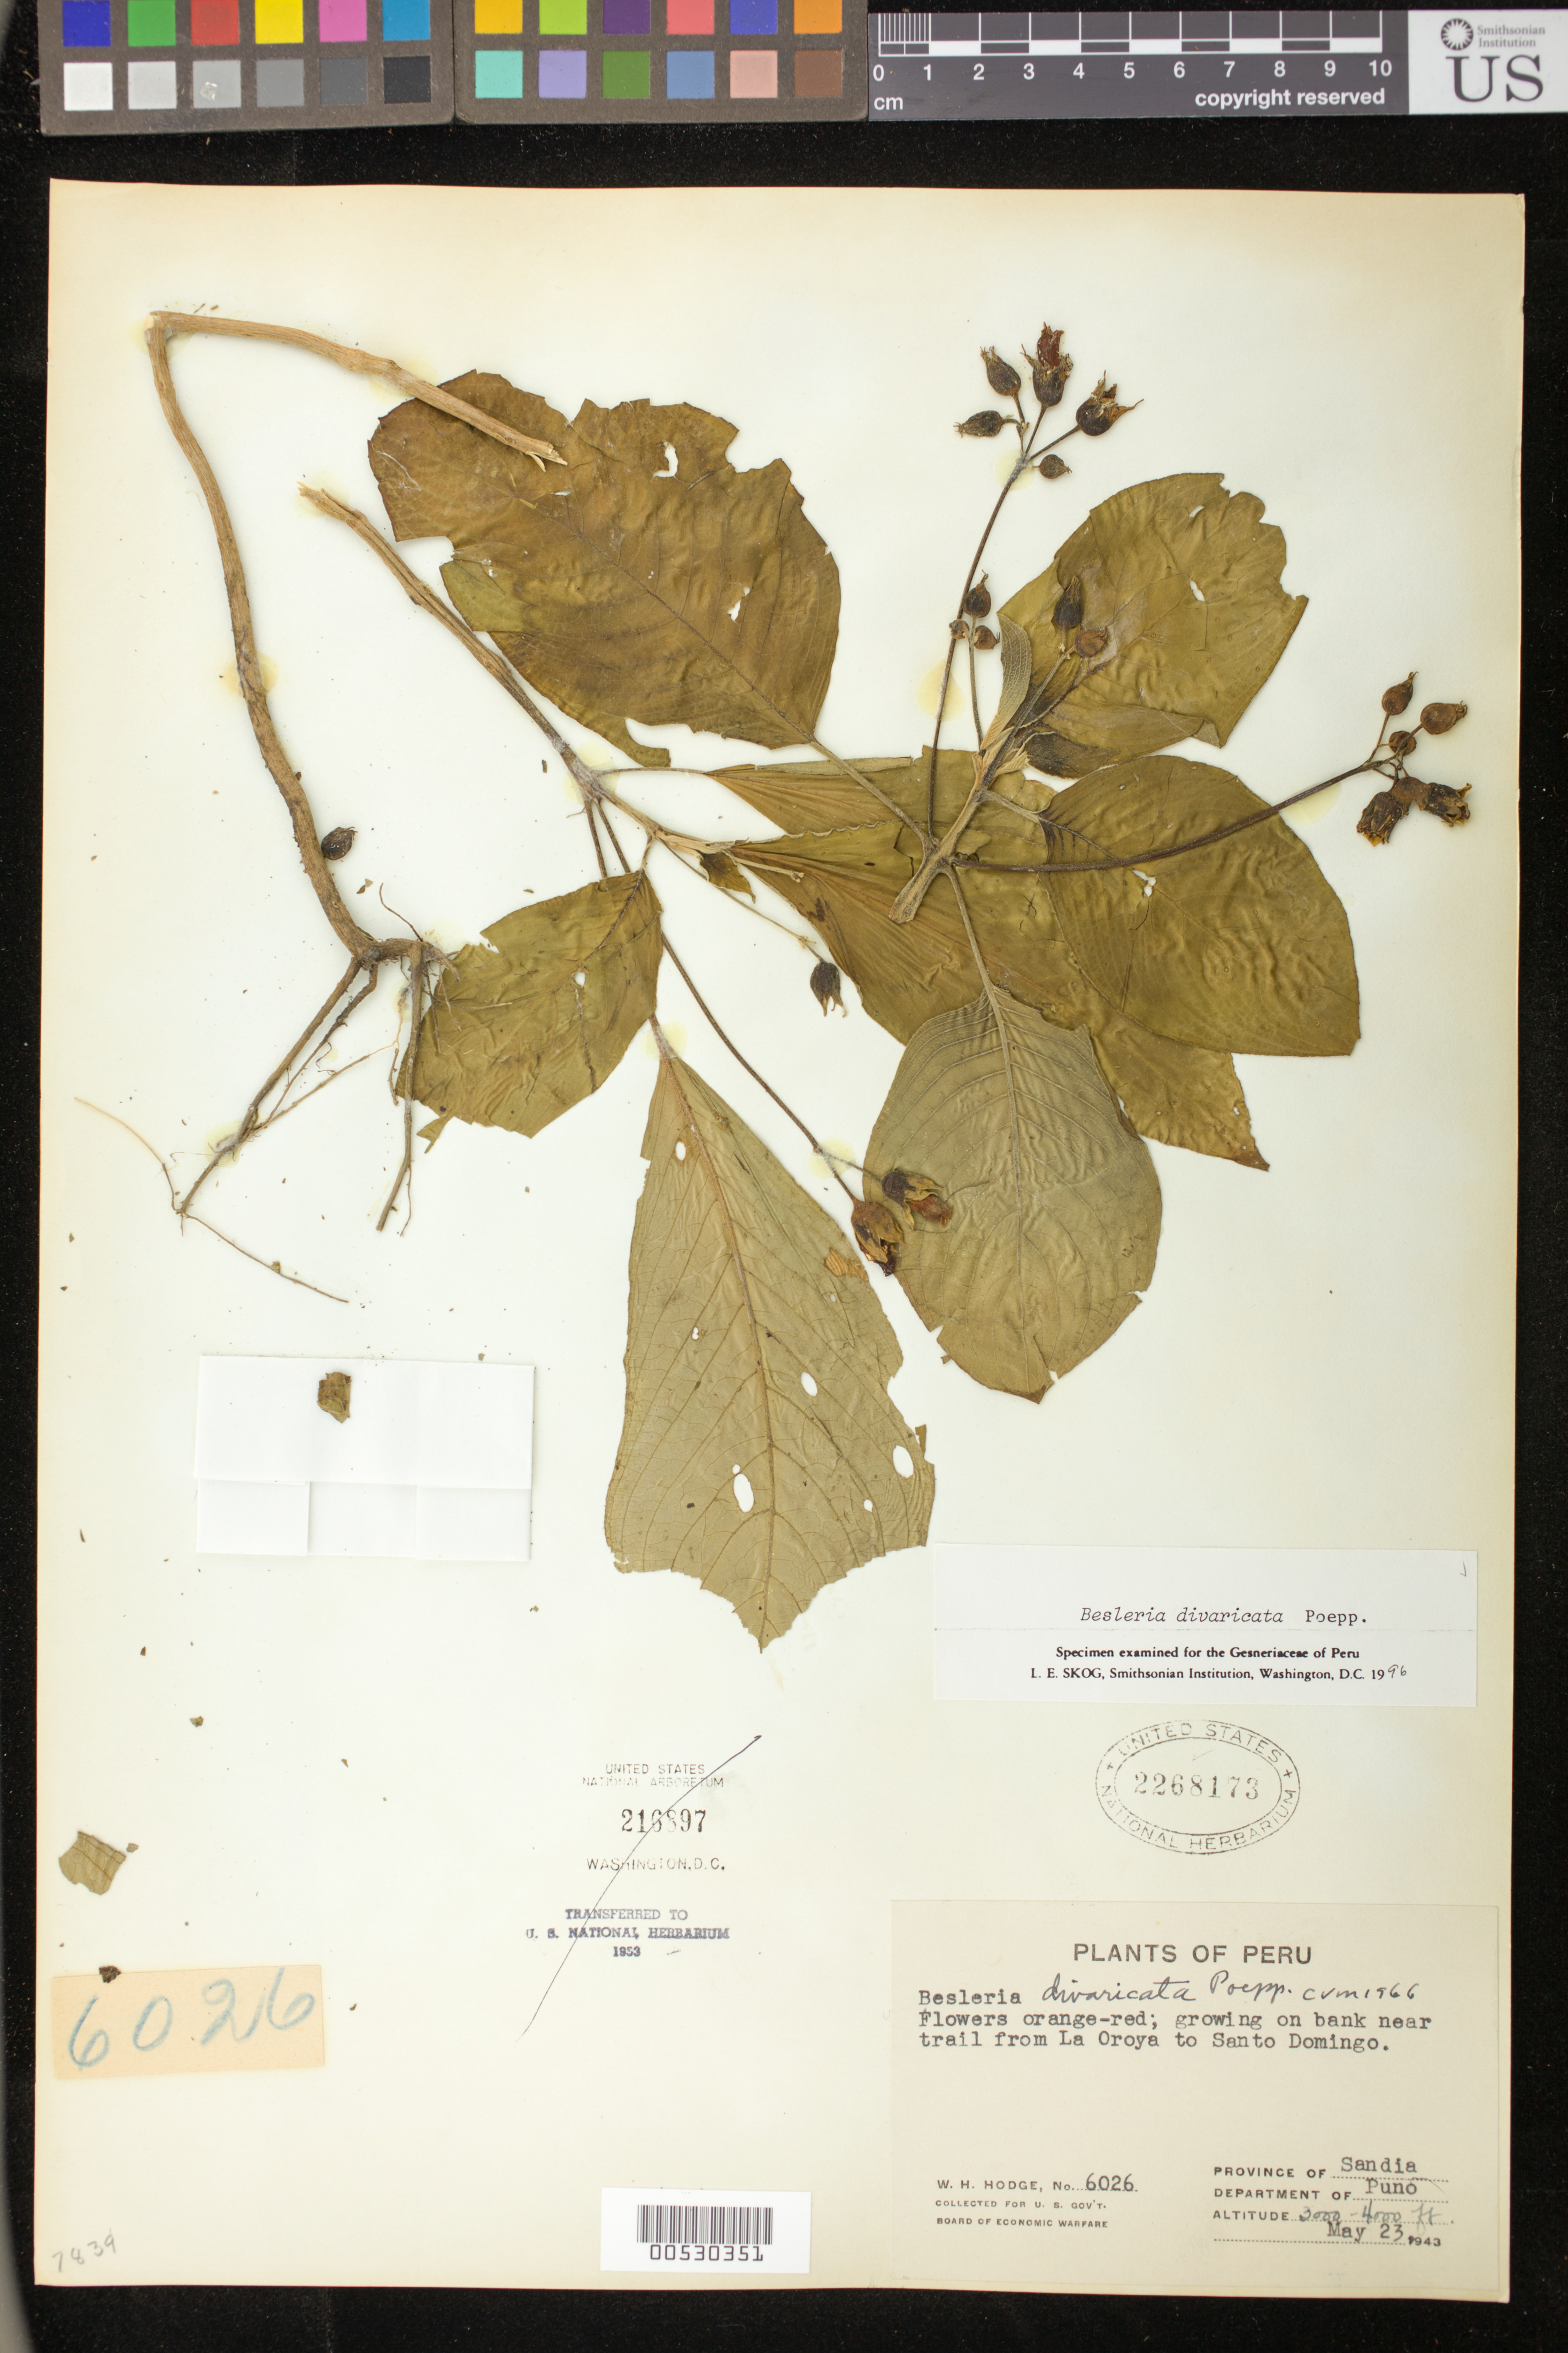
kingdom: Plantae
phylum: Tracheophyta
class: Magnoliopsida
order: Lamiales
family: Gesneriaceae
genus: Besleria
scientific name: Besleria divaricata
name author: Poepp.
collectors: W. Hodge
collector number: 6026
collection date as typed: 23 May 1943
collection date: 1943-05-23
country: Peru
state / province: Puno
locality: Prov. Sandia; near trail from La Oroya to Santo Domingo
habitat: Growing on bank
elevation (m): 914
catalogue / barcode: US 2268173